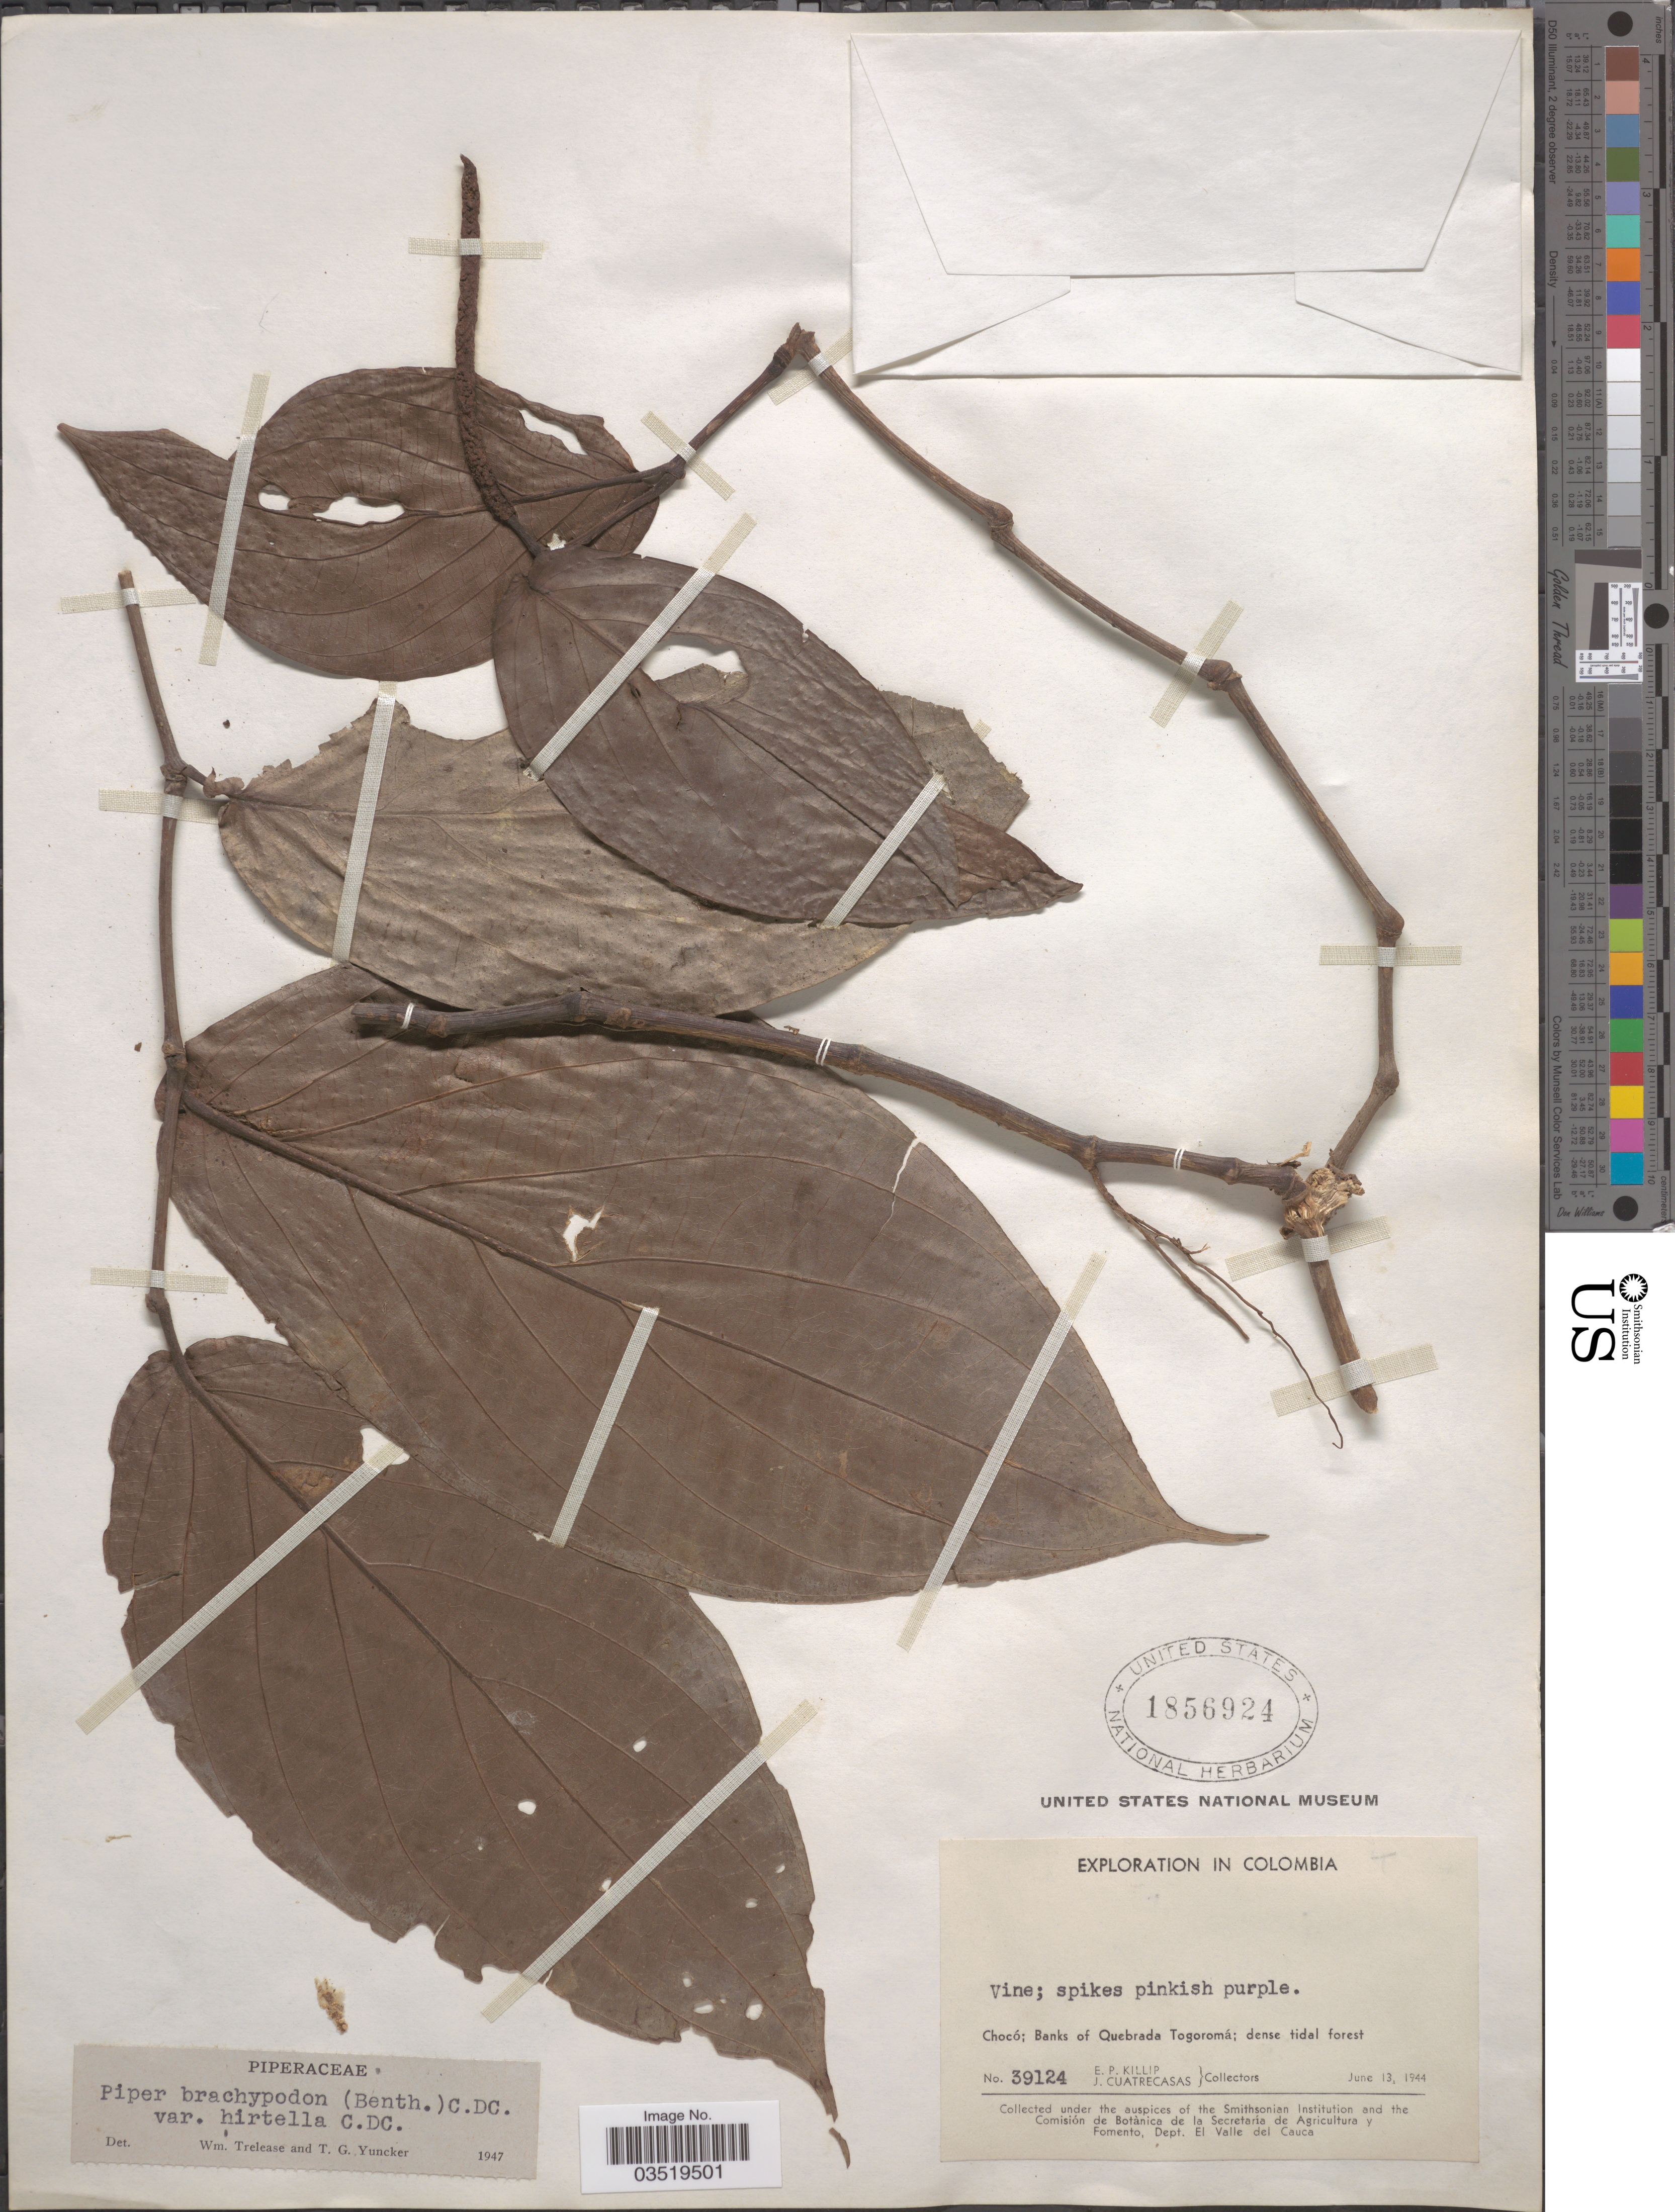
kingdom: Plantae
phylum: Tracheophyta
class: Magnoliopsida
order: Piperales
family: Piperaceae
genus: Piper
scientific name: Piper brachypodon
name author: (Benth.) C. DC.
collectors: E. P. Killip & J. Cuatrecasas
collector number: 39124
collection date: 1944-06-13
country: Colombia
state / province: Chocó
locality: Banks of Quebrada Togoromá.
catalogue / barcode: US 1856924